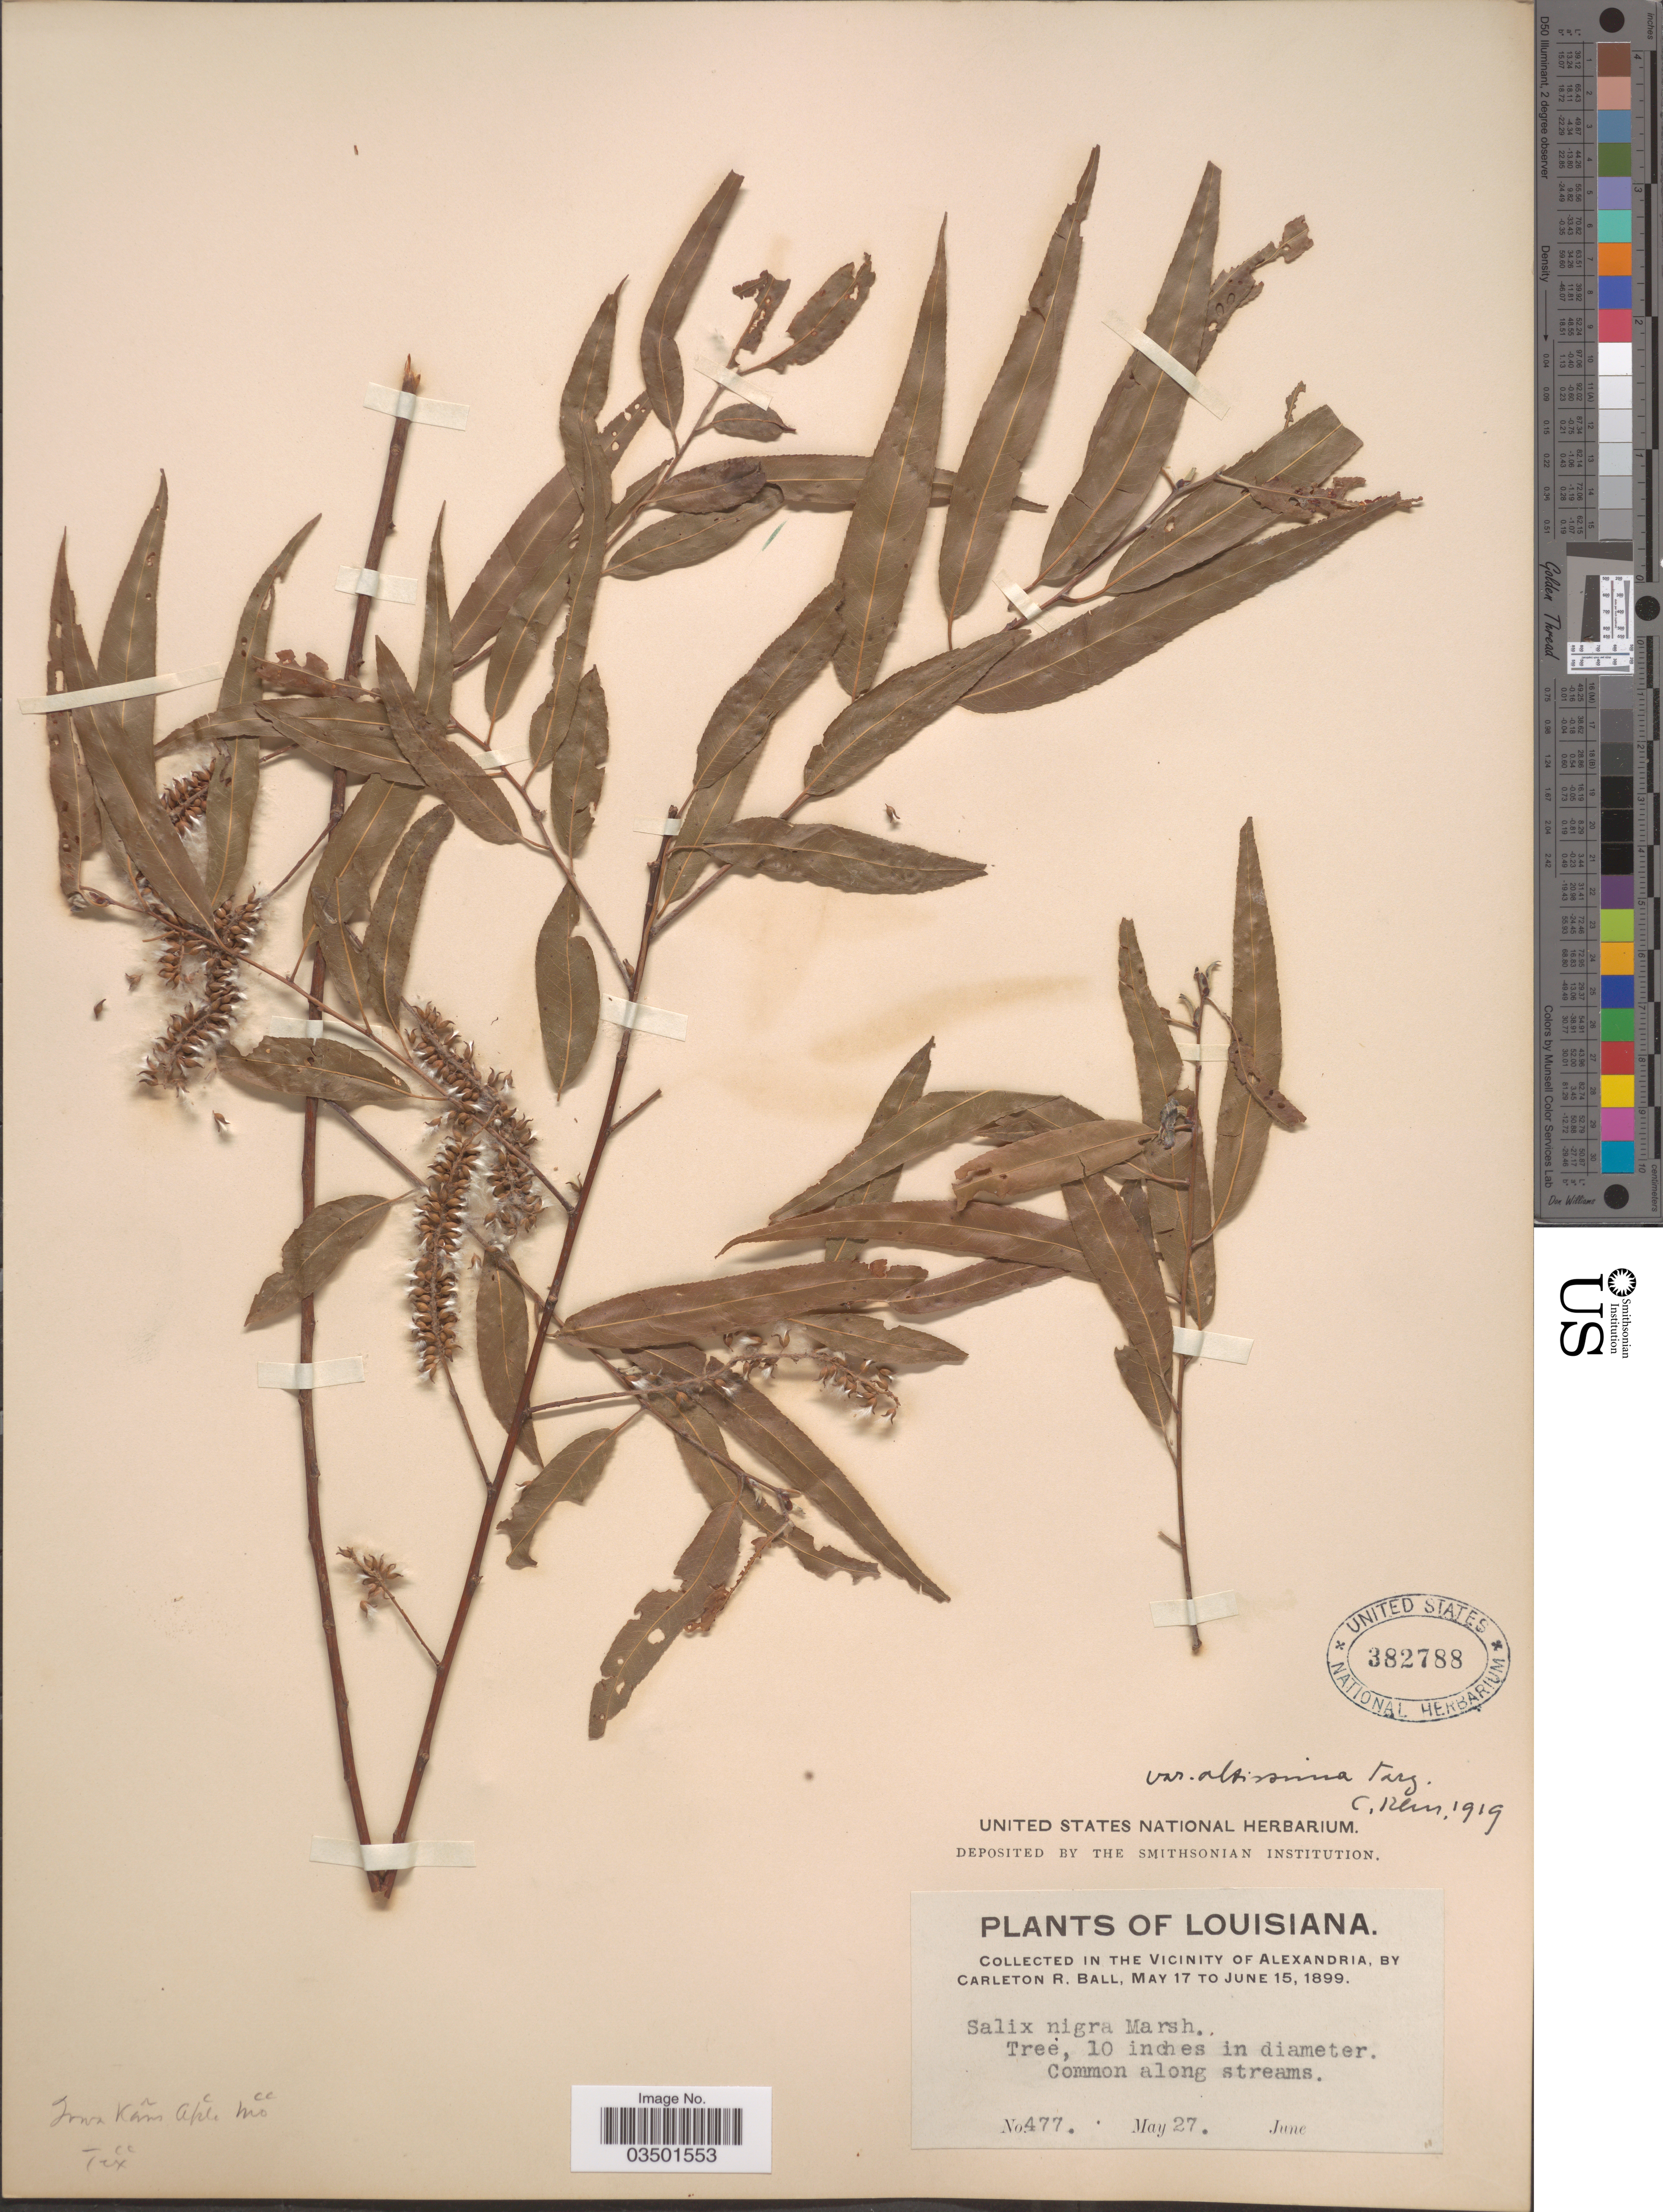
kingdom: Plantae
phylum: Tracheophyta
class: Magnoliopsida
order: Malpighiales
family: Salicaceae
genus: Salix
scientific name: Salix nigra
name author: Marshall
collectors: C. R. Ball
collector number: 477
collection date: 1899-05-27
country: United States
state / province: Louisiana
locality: In the vicinity of Alexandria.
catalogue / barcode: US 382788